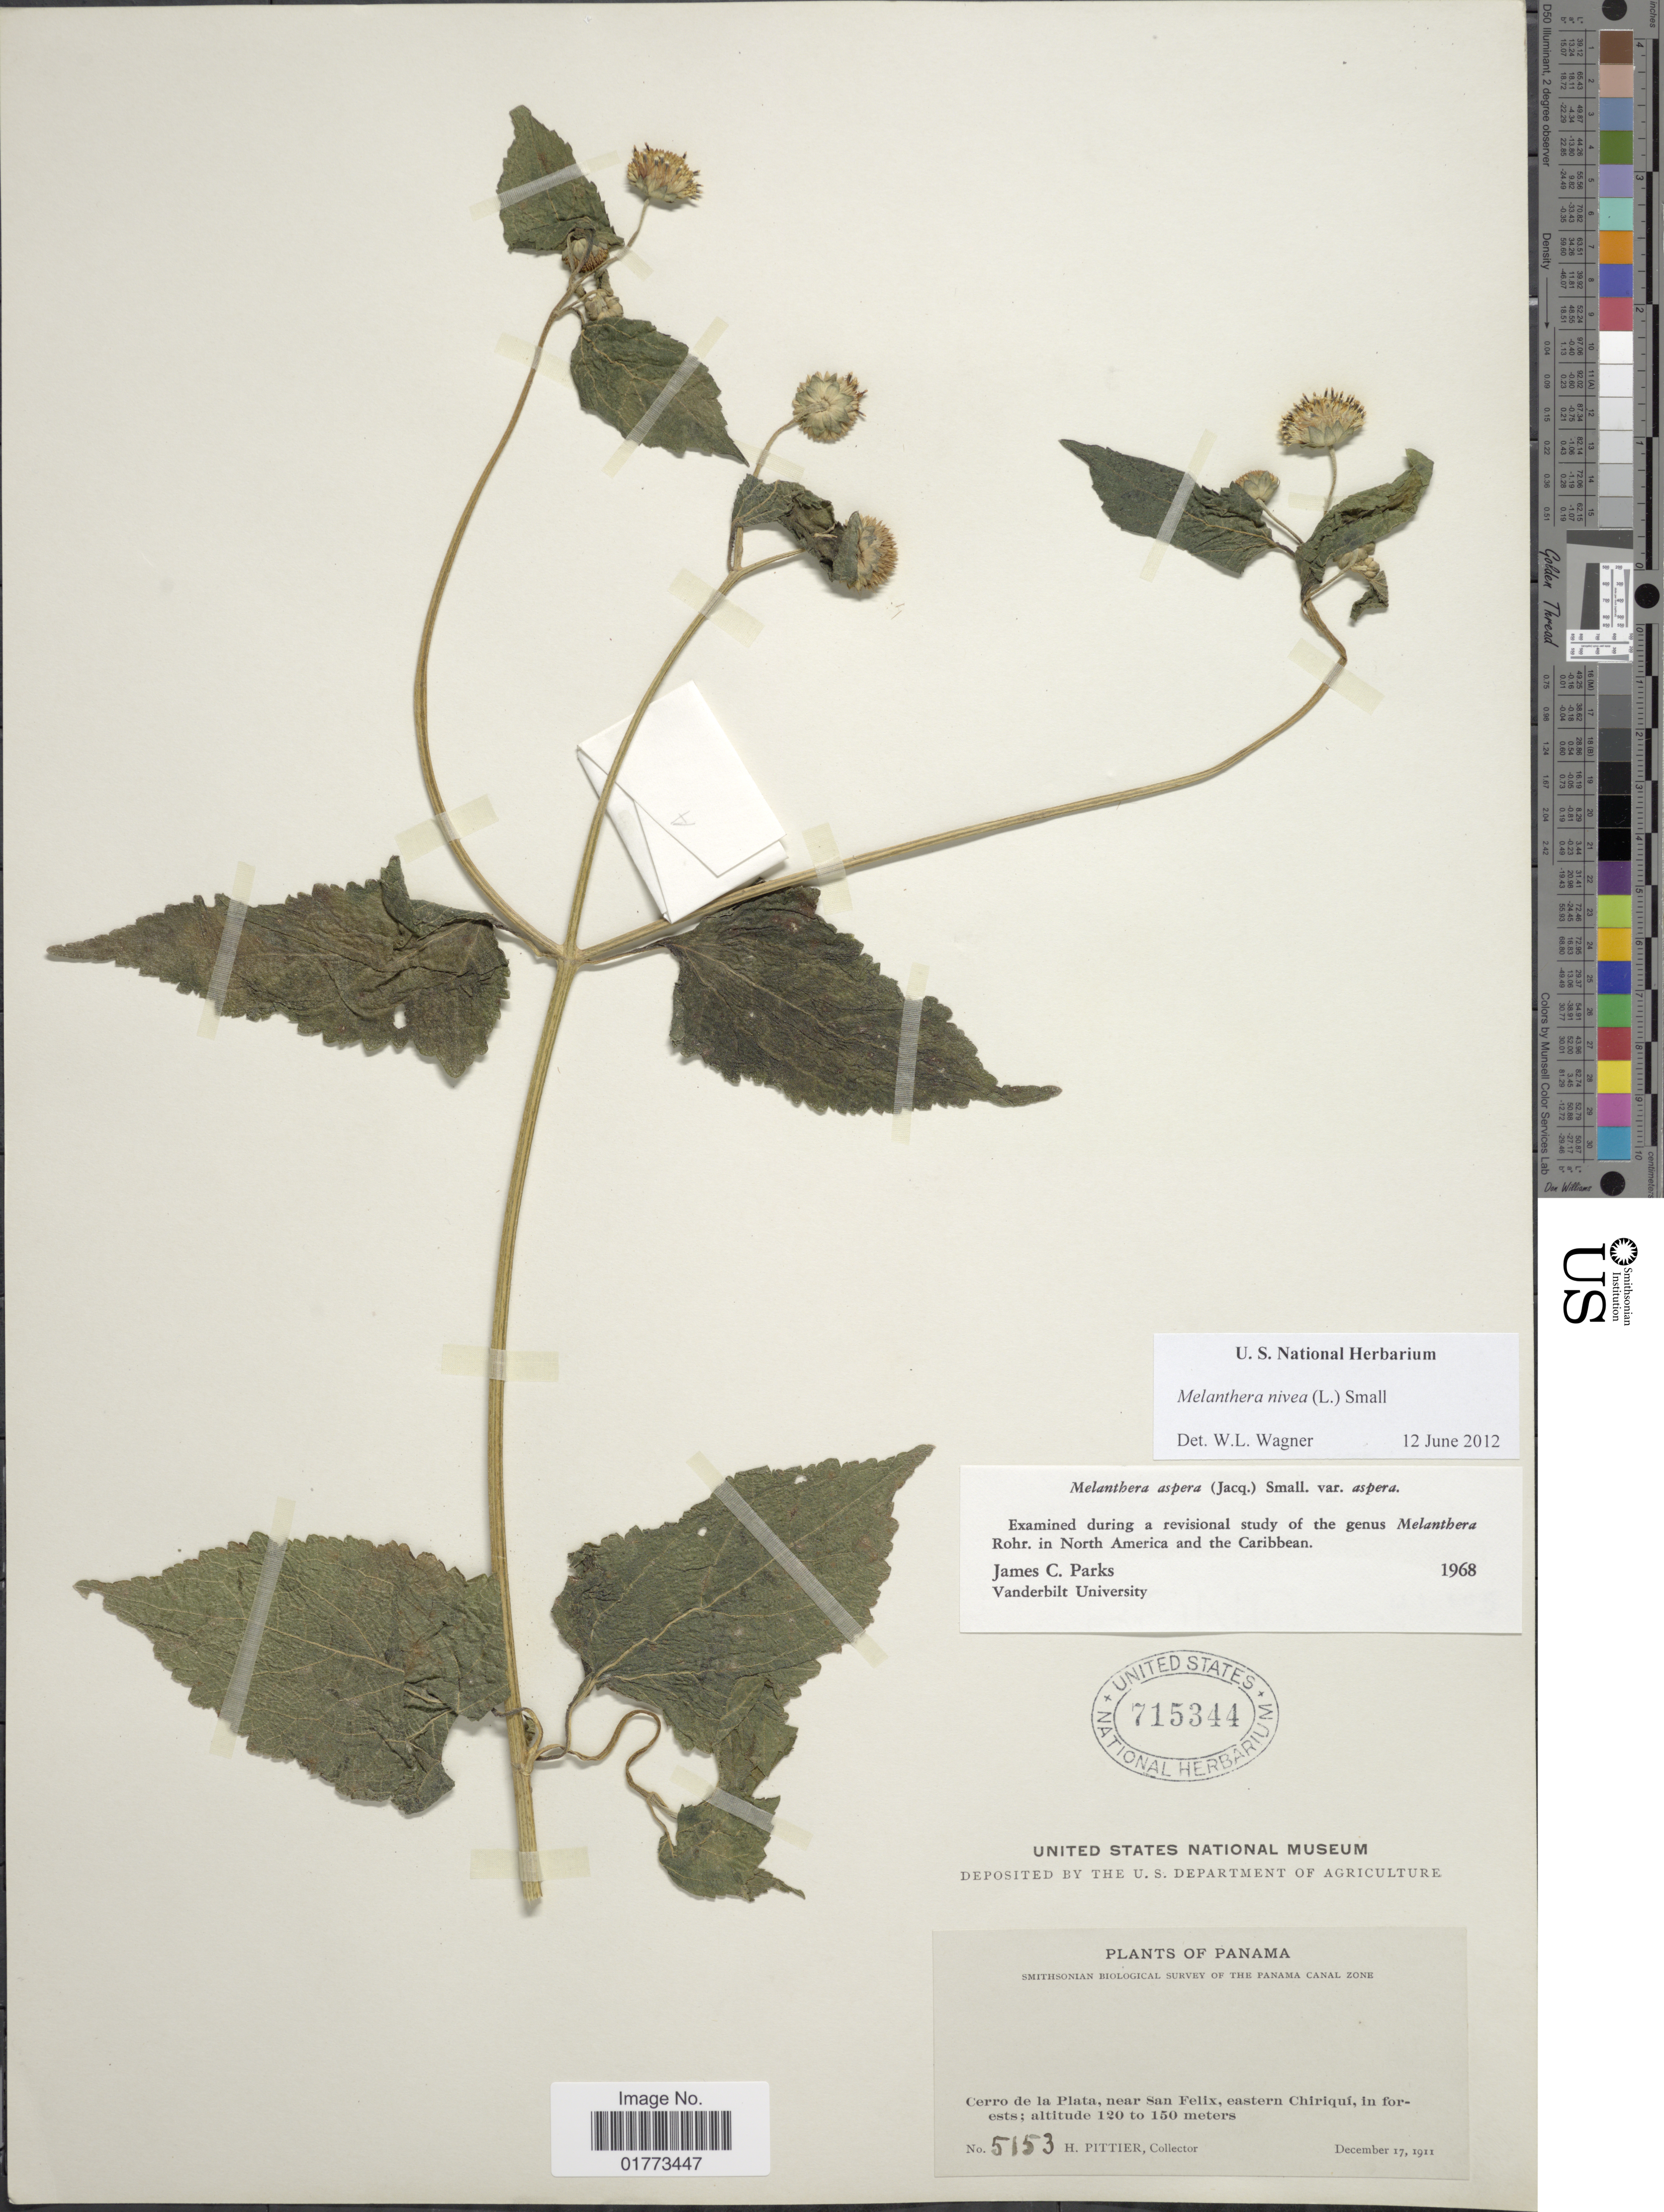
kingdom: Plantae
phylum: Tracheophyta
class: Magnoliopsida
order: Asterales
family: Asteraceae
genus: Melanthera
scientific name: Melanthera nivea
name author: (L.) Small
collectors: H. F. Pittier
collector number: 5153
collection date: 1911-12-17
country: Panama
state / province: Chiriqui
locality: Cerro de la Plata, near San Felix, eastern Chiriqui, in forests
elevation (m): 120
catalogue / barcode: US 715344